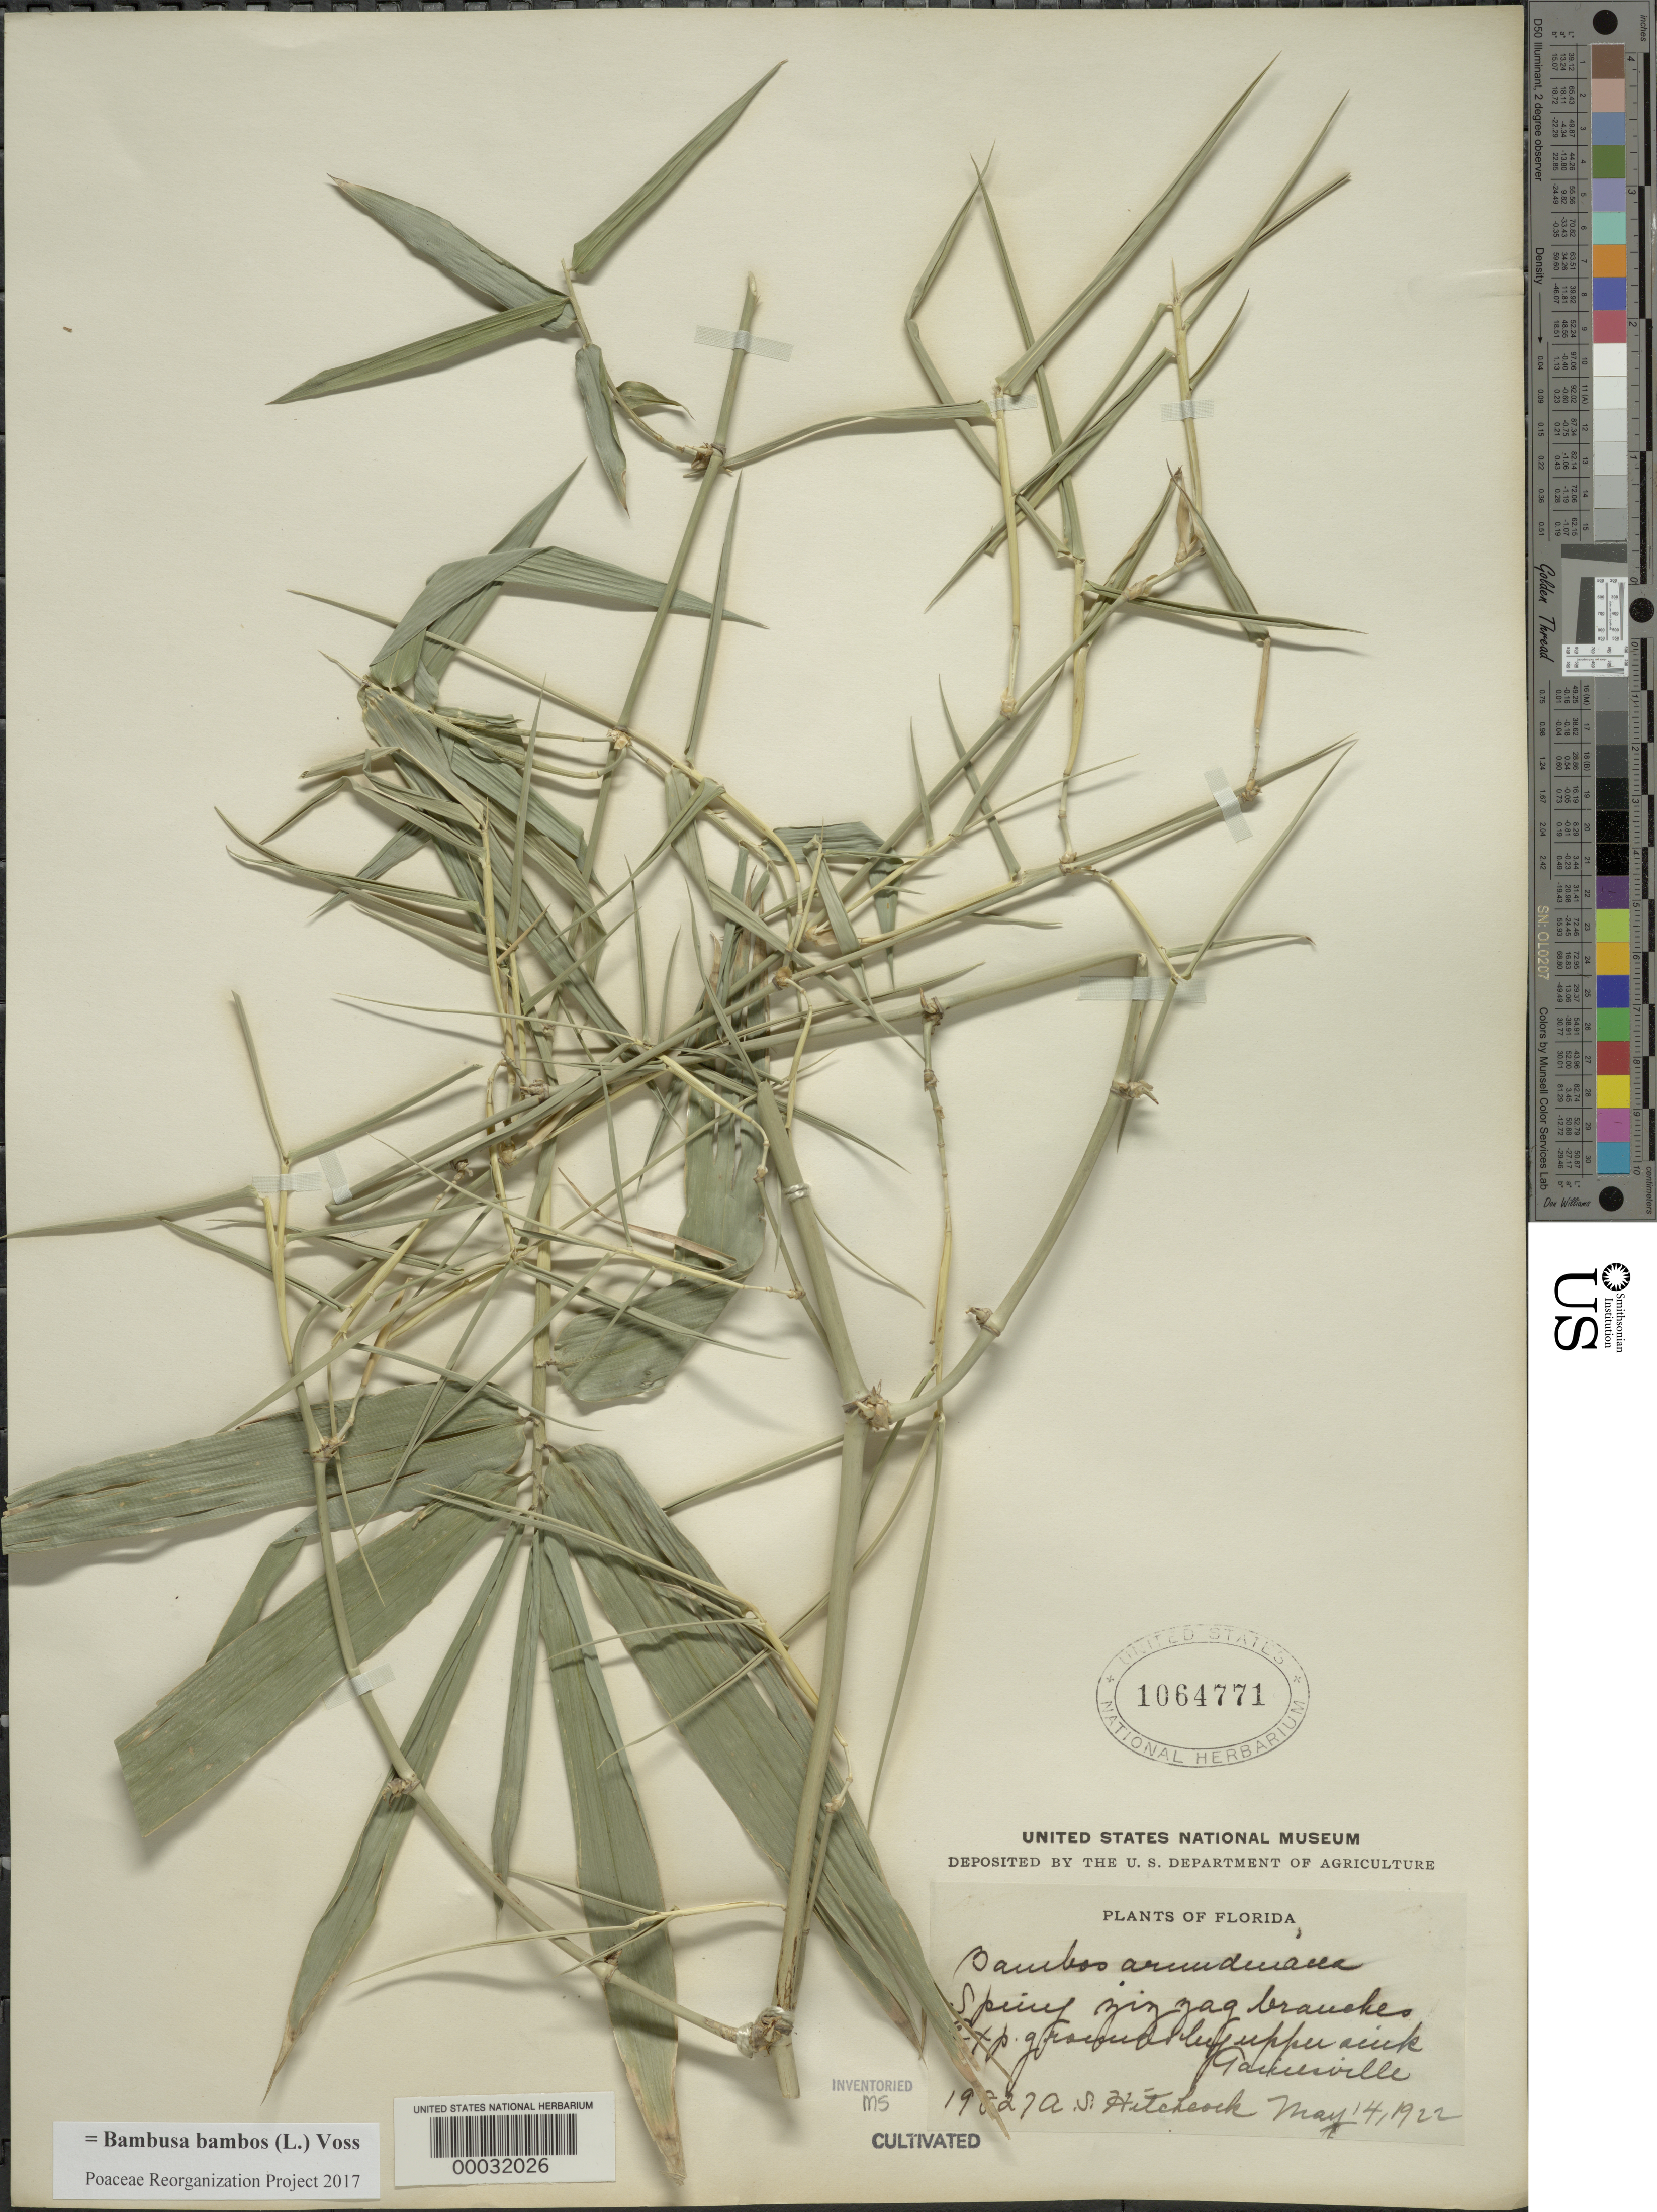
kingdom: Plantae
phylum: Tracheophyta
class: Liliopsida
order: Poales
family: Poaceae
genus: Bambusa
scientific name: Bambusa bambos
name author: (L.) Voss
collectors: A. S. Hitchcock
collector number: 19827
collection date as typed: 14 May 1922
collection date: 1922-05-14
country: United States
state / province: Florida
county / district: Alachua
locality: Gainesville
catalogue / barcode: US 1064771